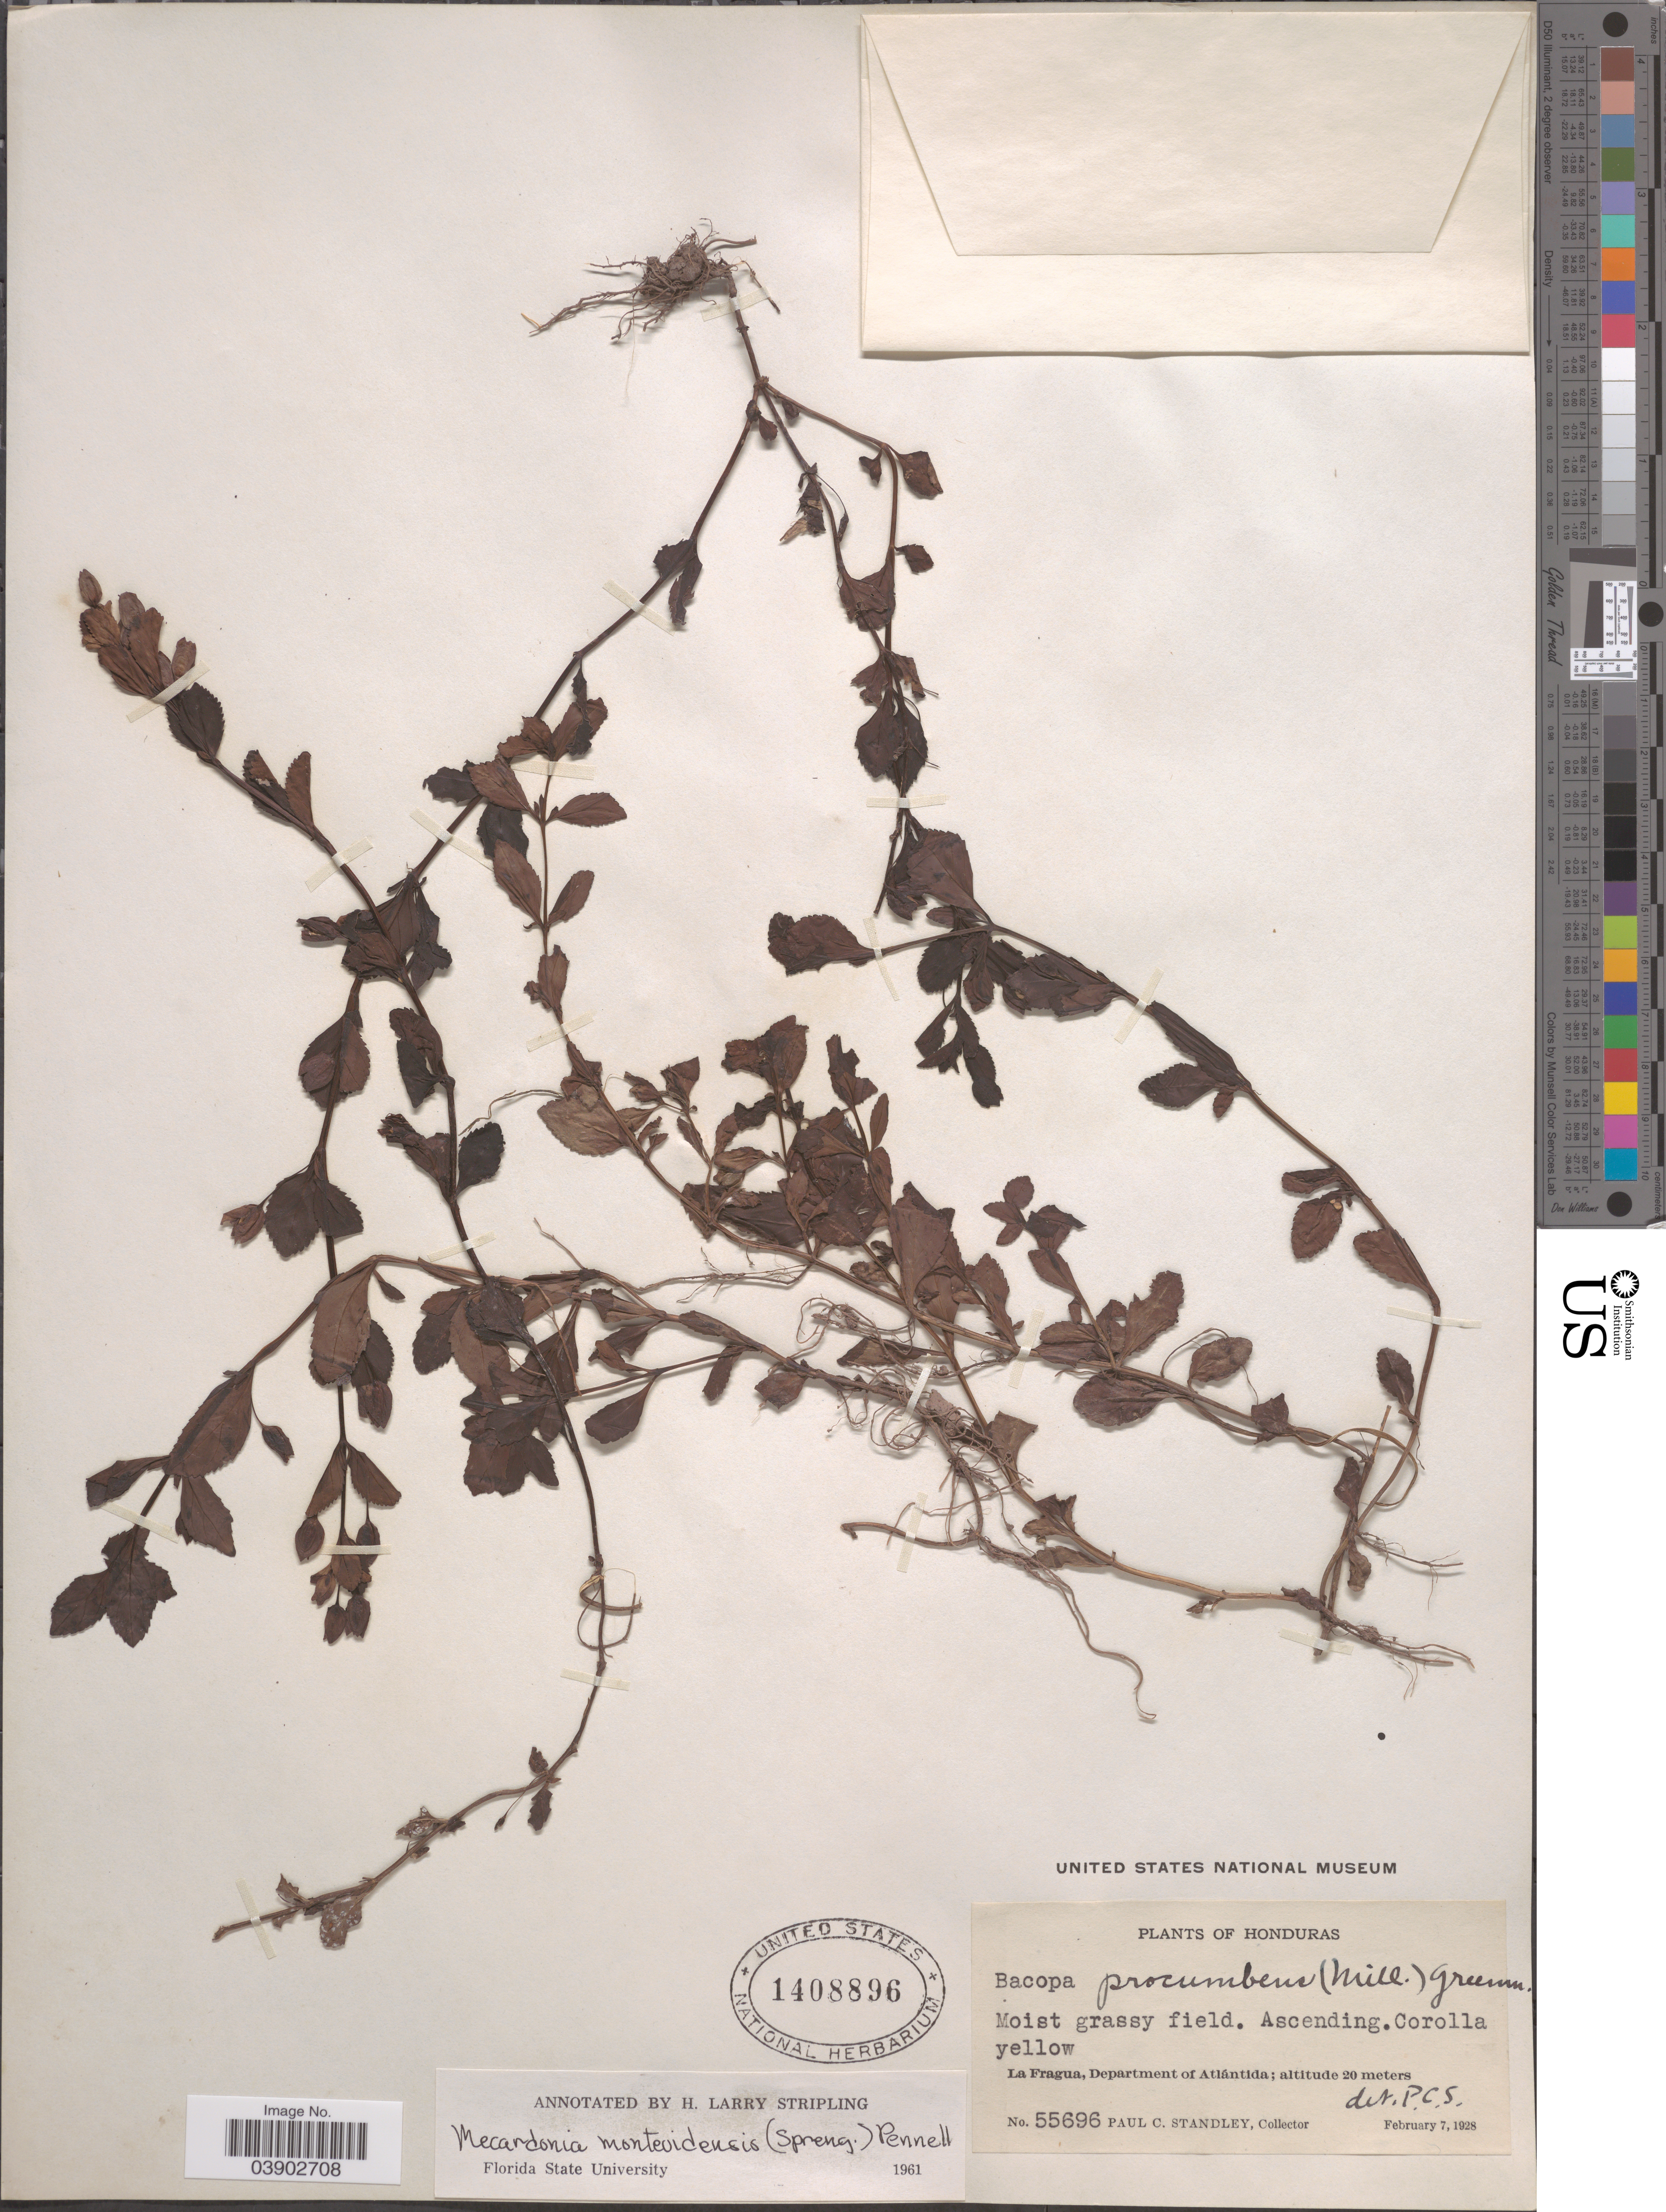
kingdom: Plantae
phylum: Tracheophyta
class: Magnoliopsida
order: Lamiales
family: Plantaginaceae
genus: Mecardonia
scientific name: Mecardonia procumbens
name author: (Mill.) Small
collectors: P. C. Standley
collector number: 55696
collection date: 1928-02-07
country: Honduras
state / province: Atlantida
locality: La Fragua, Department of Atlántida.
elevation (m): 20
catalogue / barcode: US 1408896